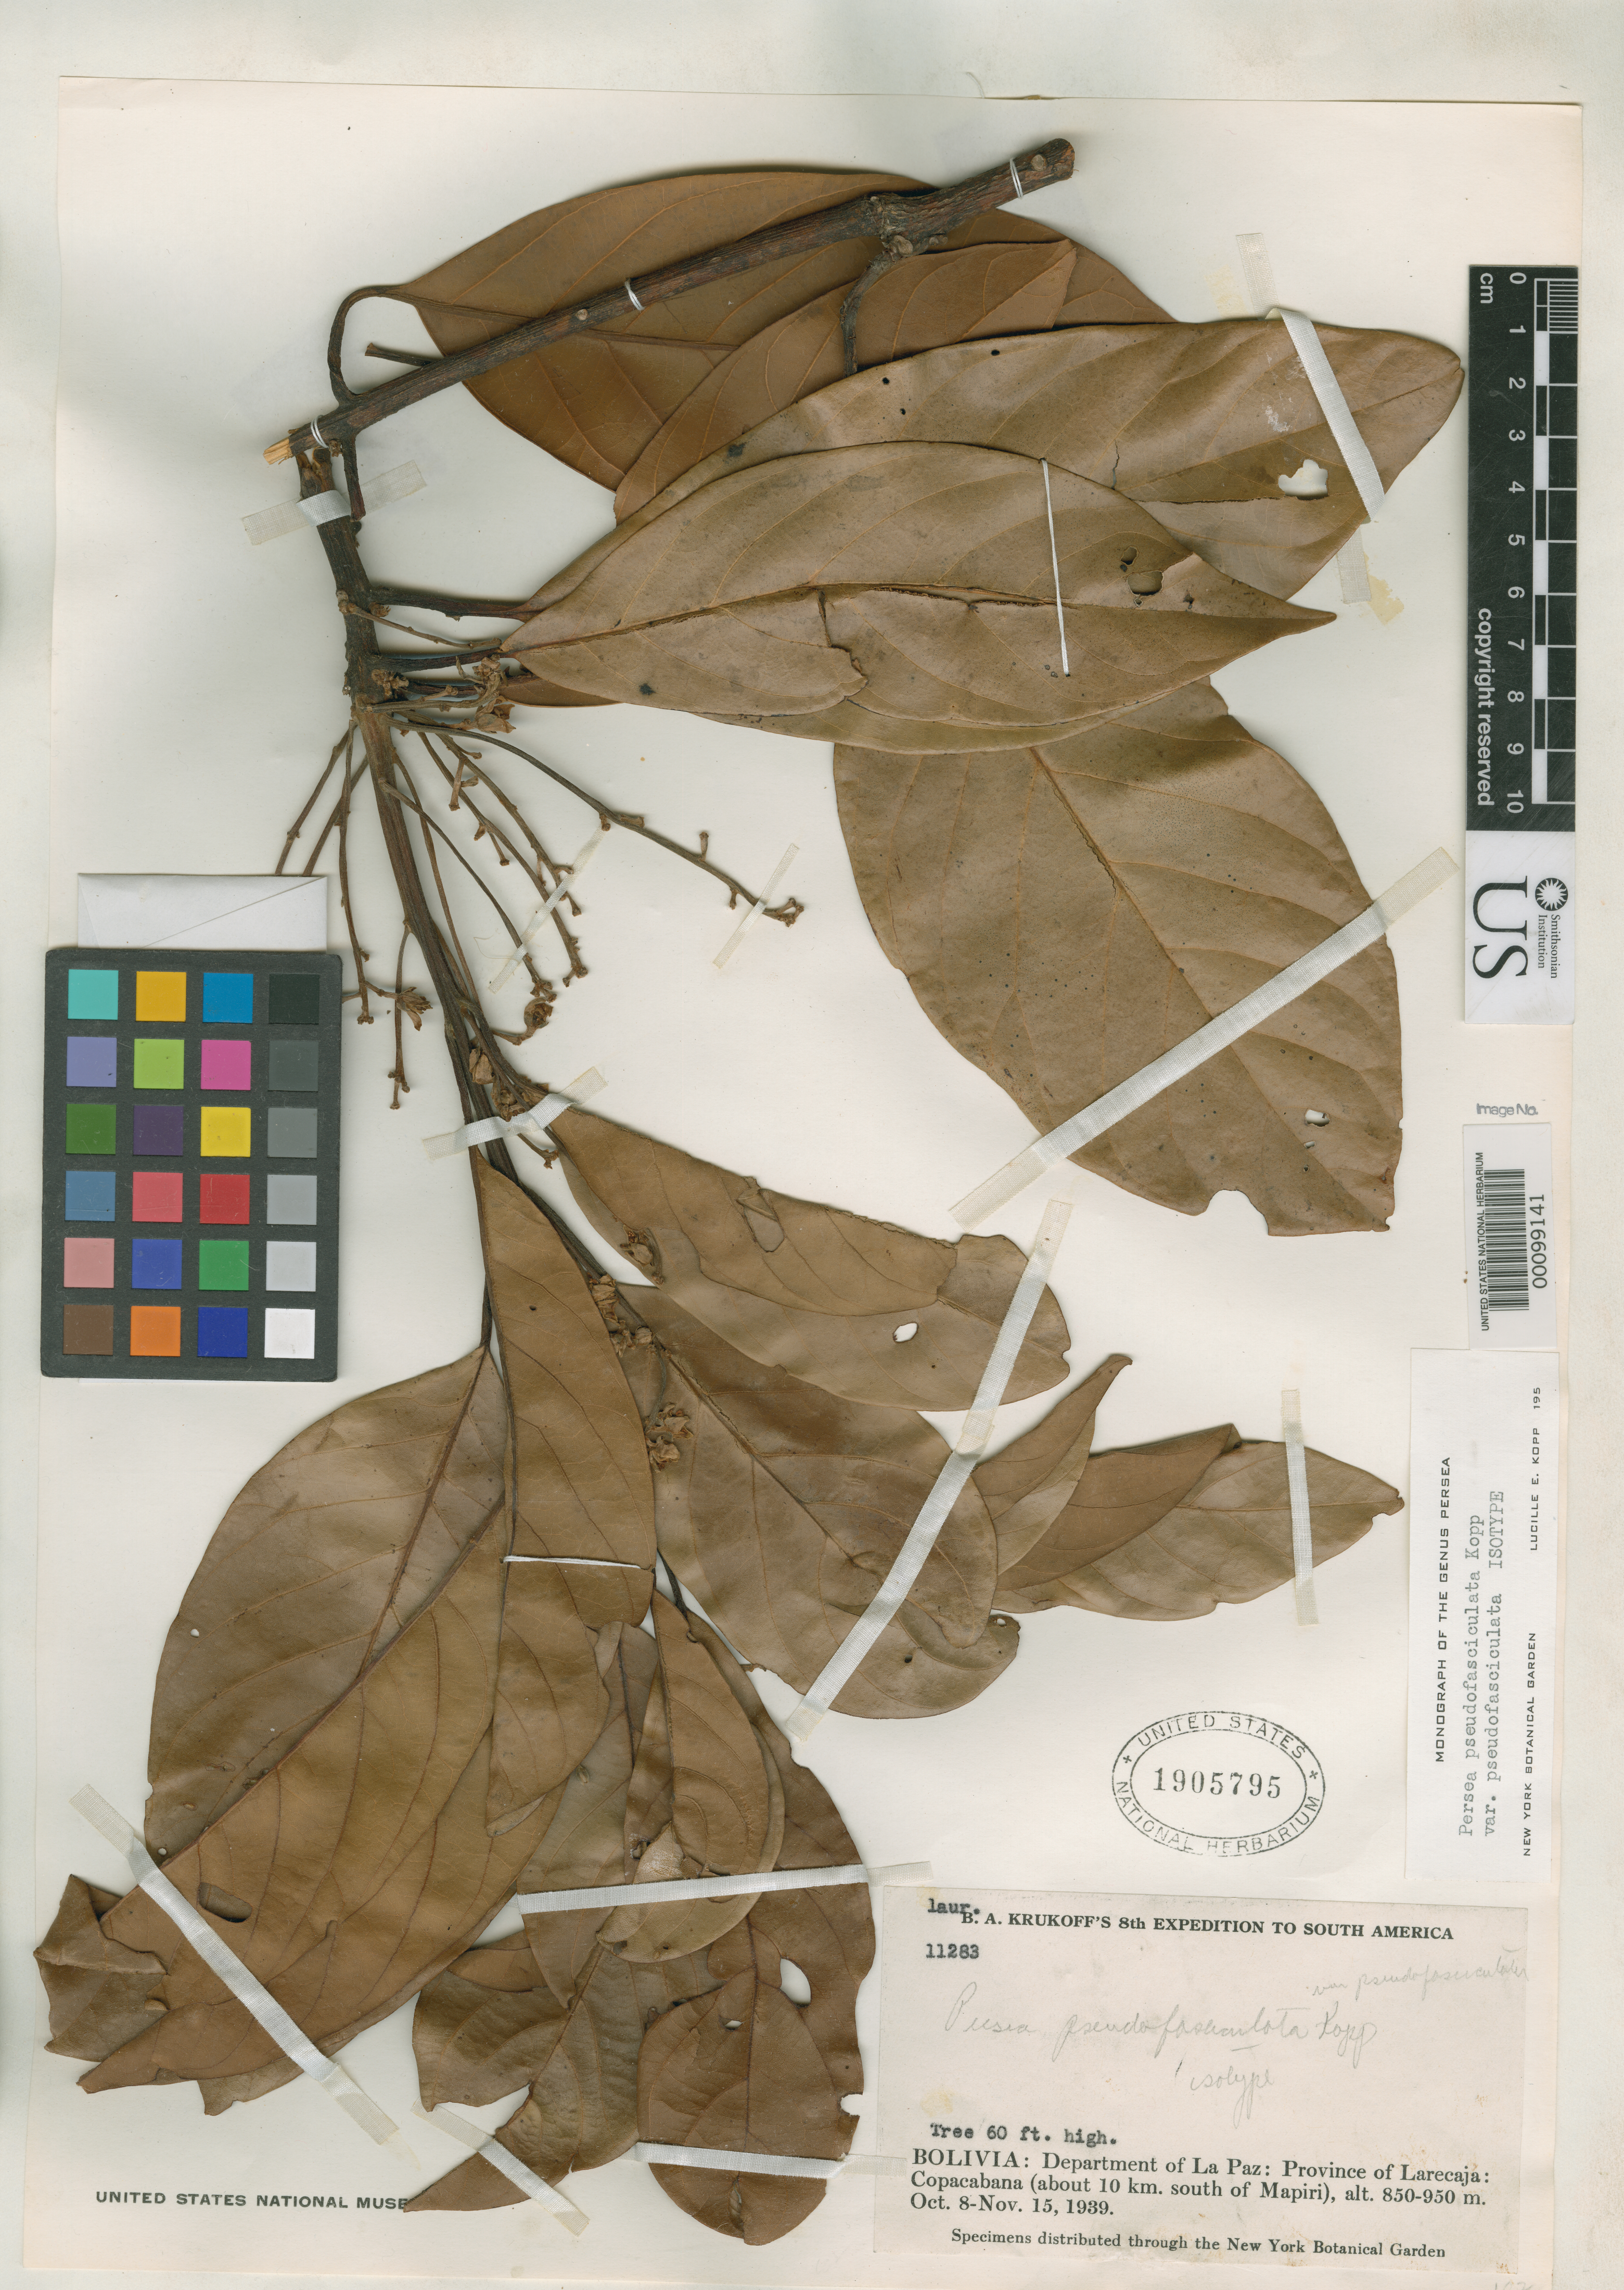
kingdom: Plantae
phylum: Tracheophyta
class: Magnoliopsida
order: Laurales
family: Lauraceae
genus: Persea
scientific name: Persea pseudofasciculata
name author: L.E. Kopp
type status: Isotype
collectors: B. A. Krukoff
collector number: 11283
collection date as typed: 1939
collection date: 1939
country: Bolivia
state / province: La Paz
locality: Copacabana.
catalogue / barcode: US 1905795